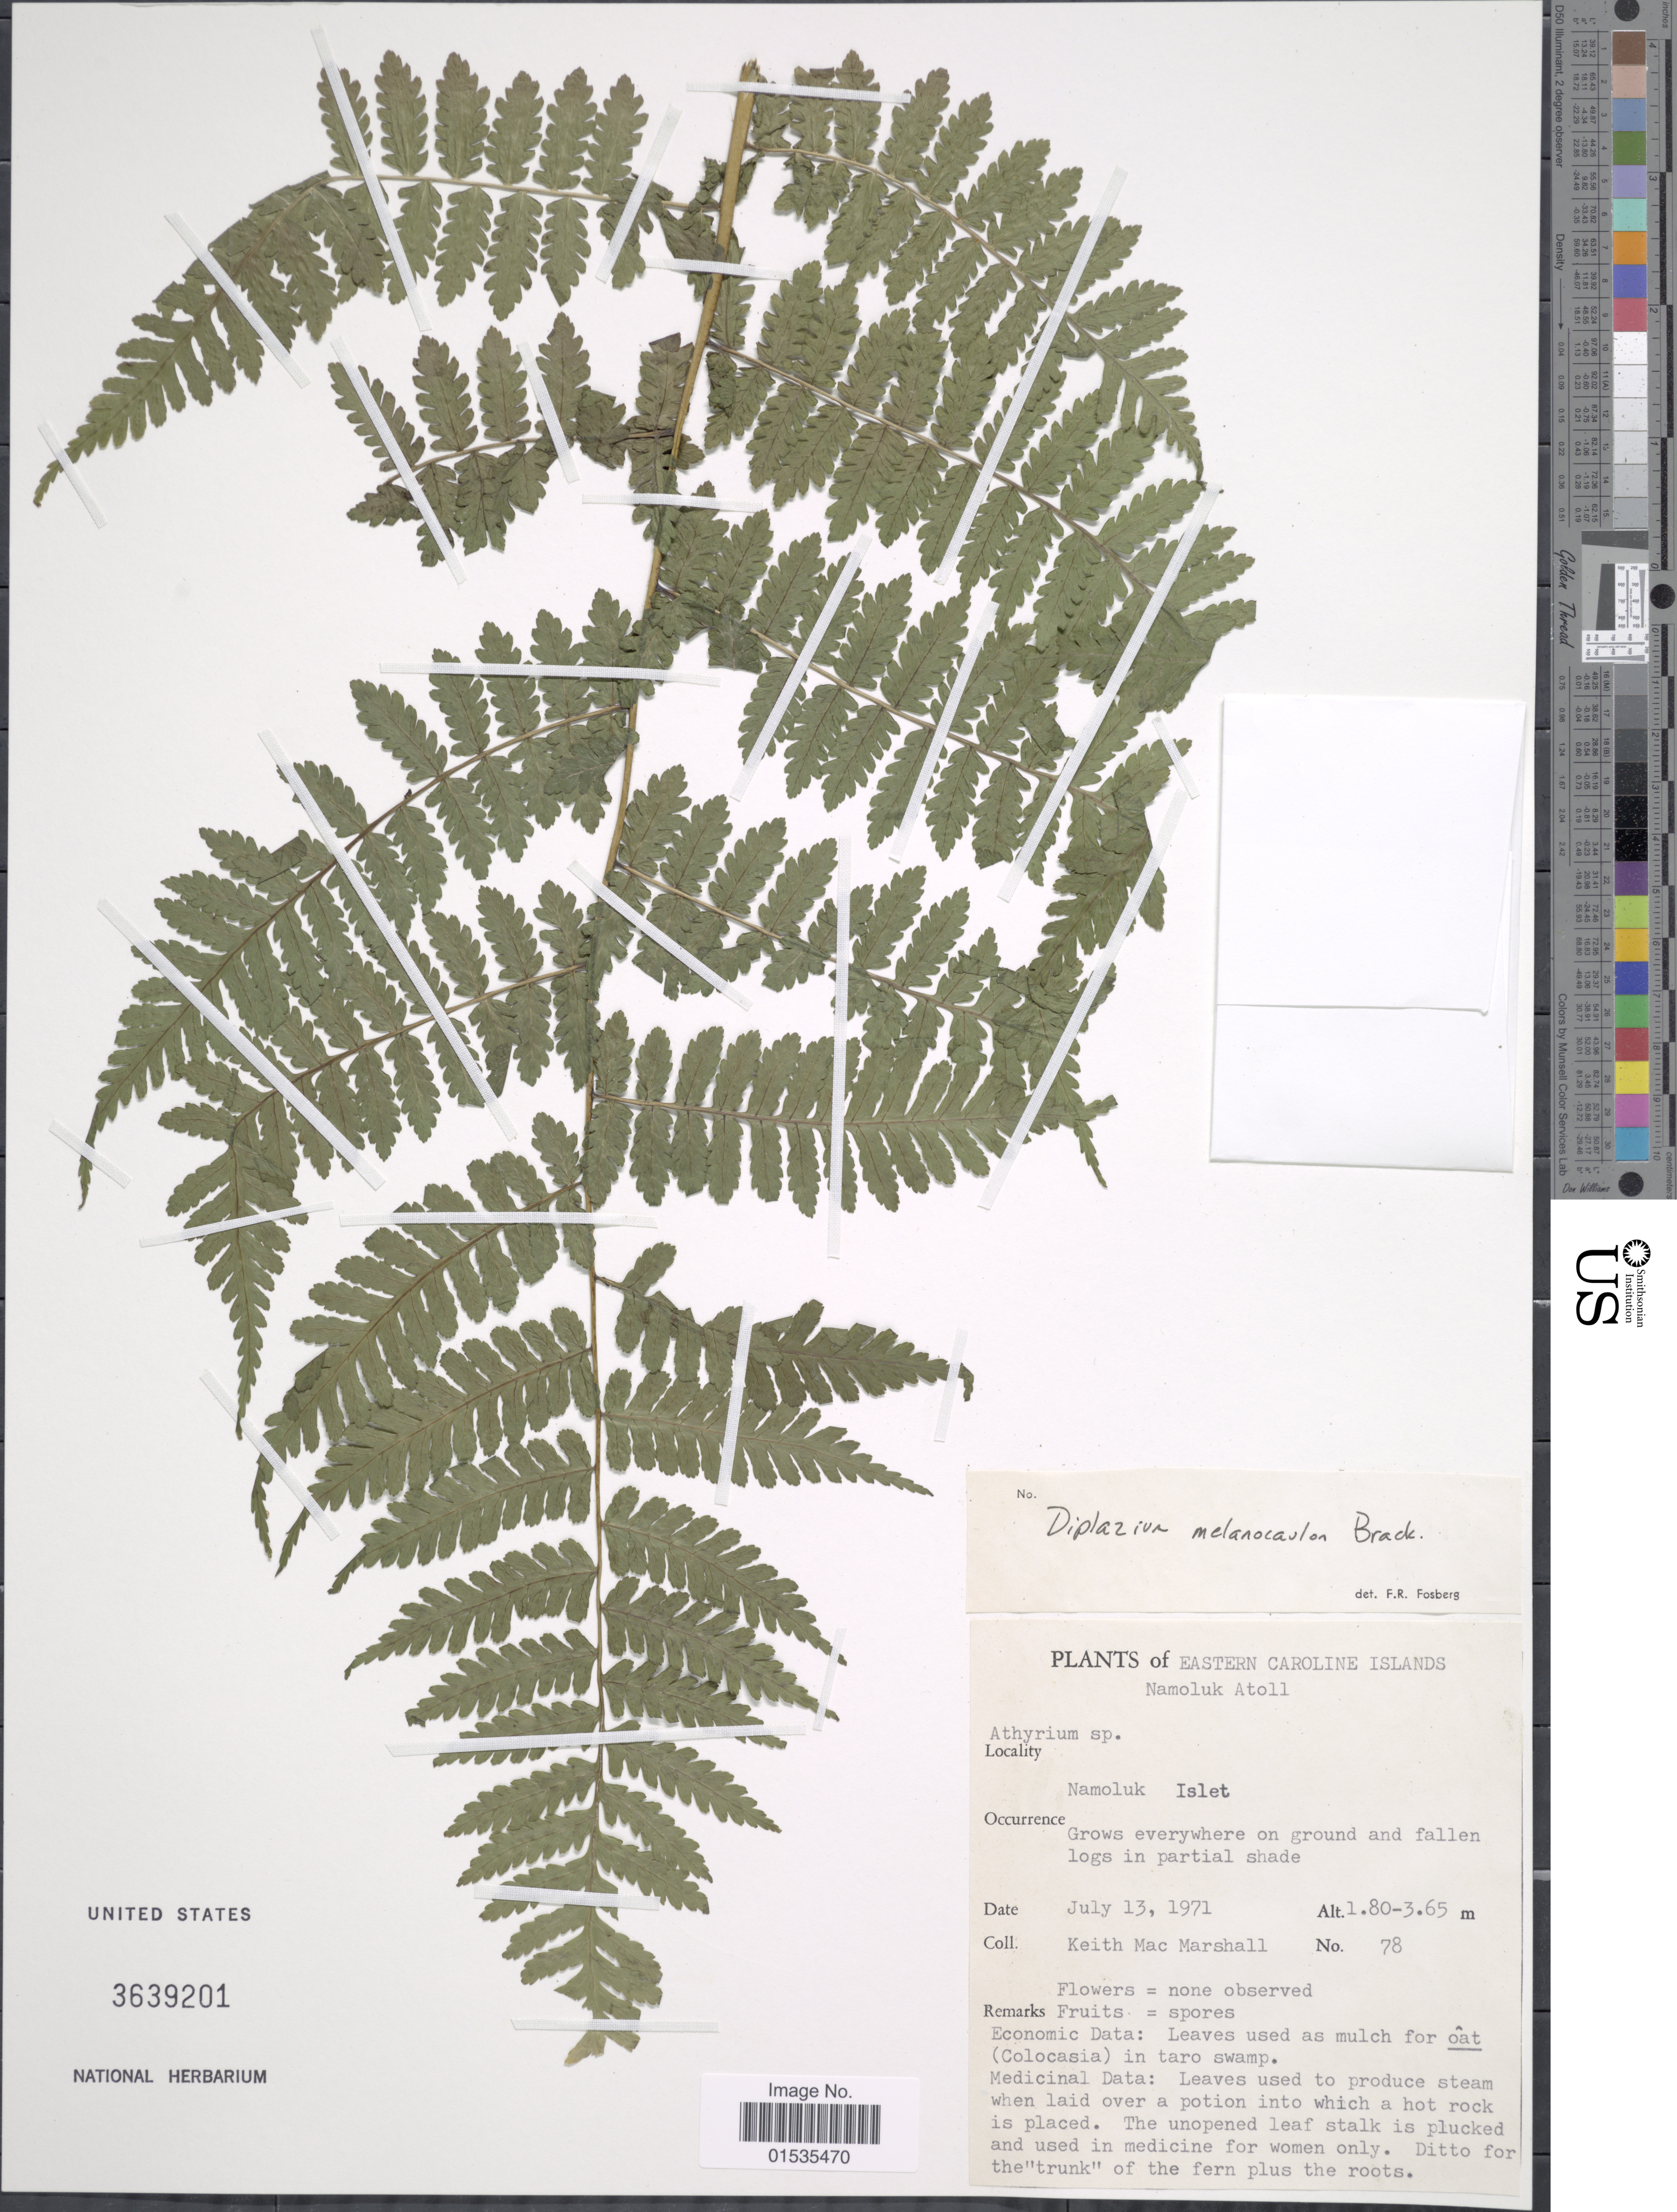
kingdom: Plantae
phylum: Tracheophyta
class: Polypodiopsida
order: Polypodiales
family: Athyriaceae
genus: Diplazium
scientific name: Diplazium melanocaulon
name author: Brack. in Wilkes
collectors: K. M. Marshall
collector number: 78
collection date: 1971-07-13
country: Micronesia, Federated States of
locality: Eastern Caroline Islands, Namoluk Atoll, Namoluk Islet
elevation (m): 180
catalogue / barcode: US 3639201